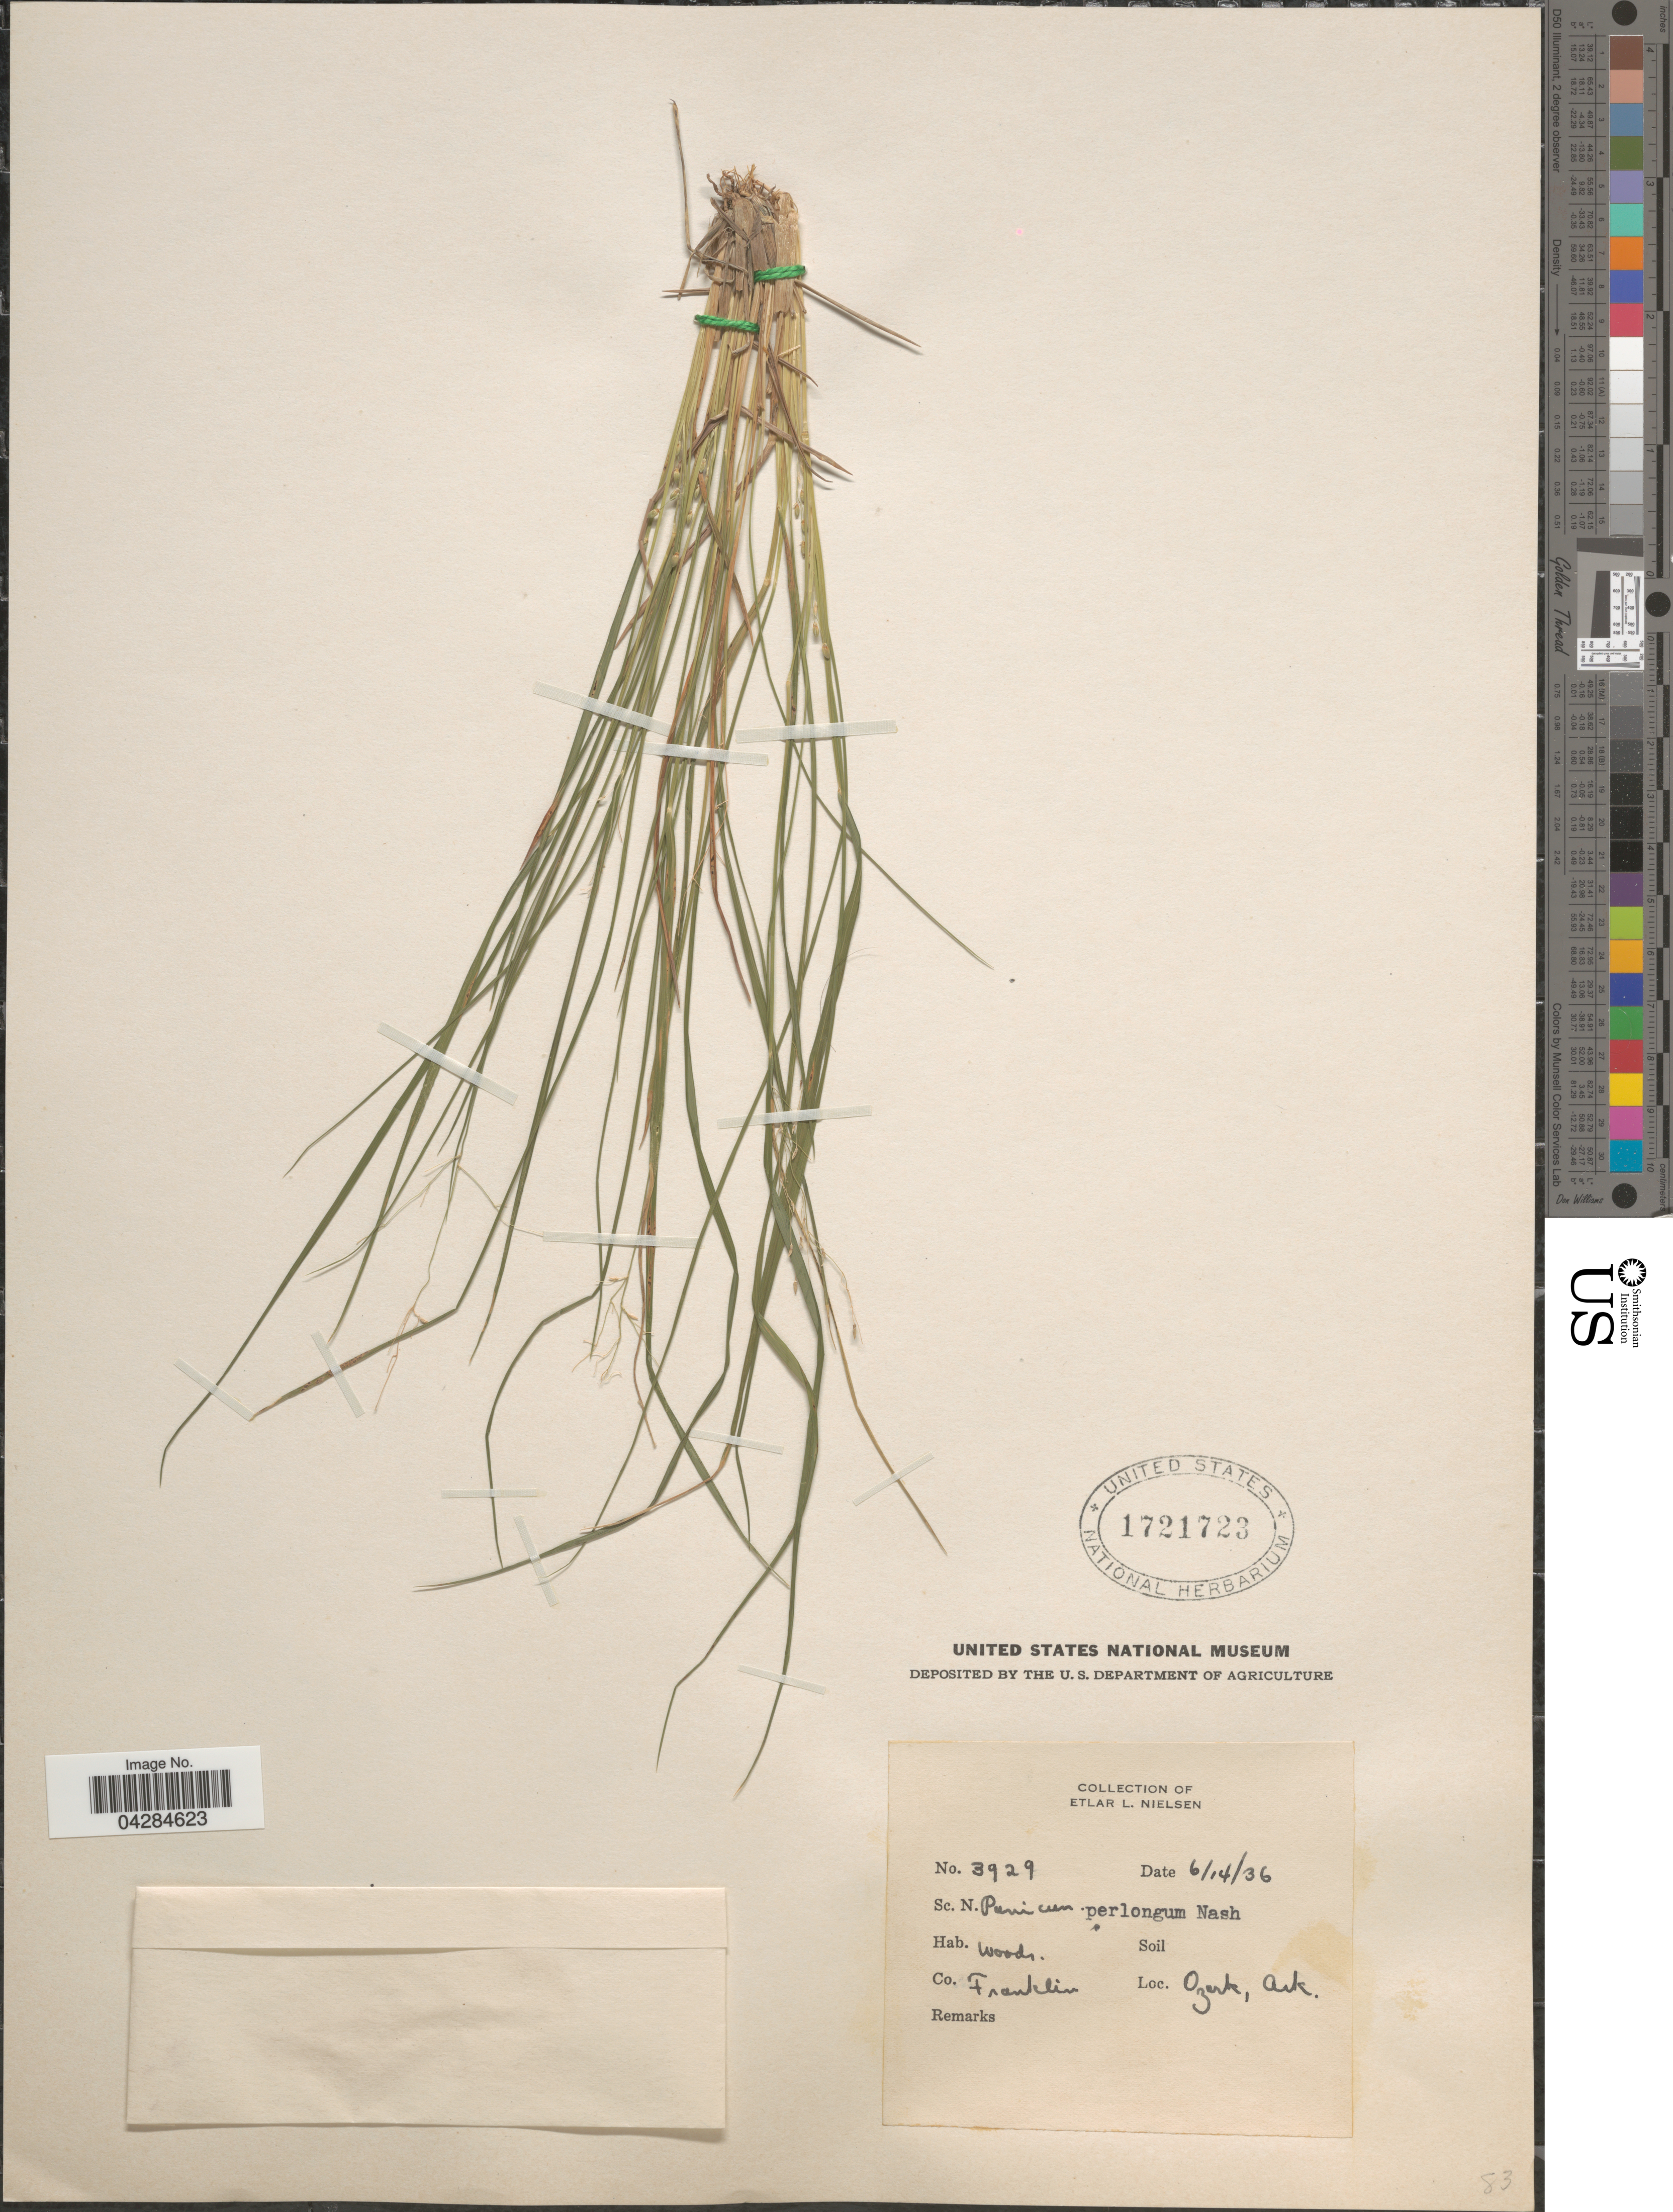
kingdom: Plantae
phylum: Tracheophyta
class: Liliopsida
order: Poales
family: Poaceae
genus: Dichanthelium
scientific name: Dichanthelium perlongum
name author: (Nash) Freckmann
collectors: E. L. Nielsen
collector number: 3929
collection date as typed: Transcribed d/m/y: 14/6/36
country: United States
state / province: Arkansas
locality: Co. Franklin. Ozark.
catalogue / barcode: US 1721723